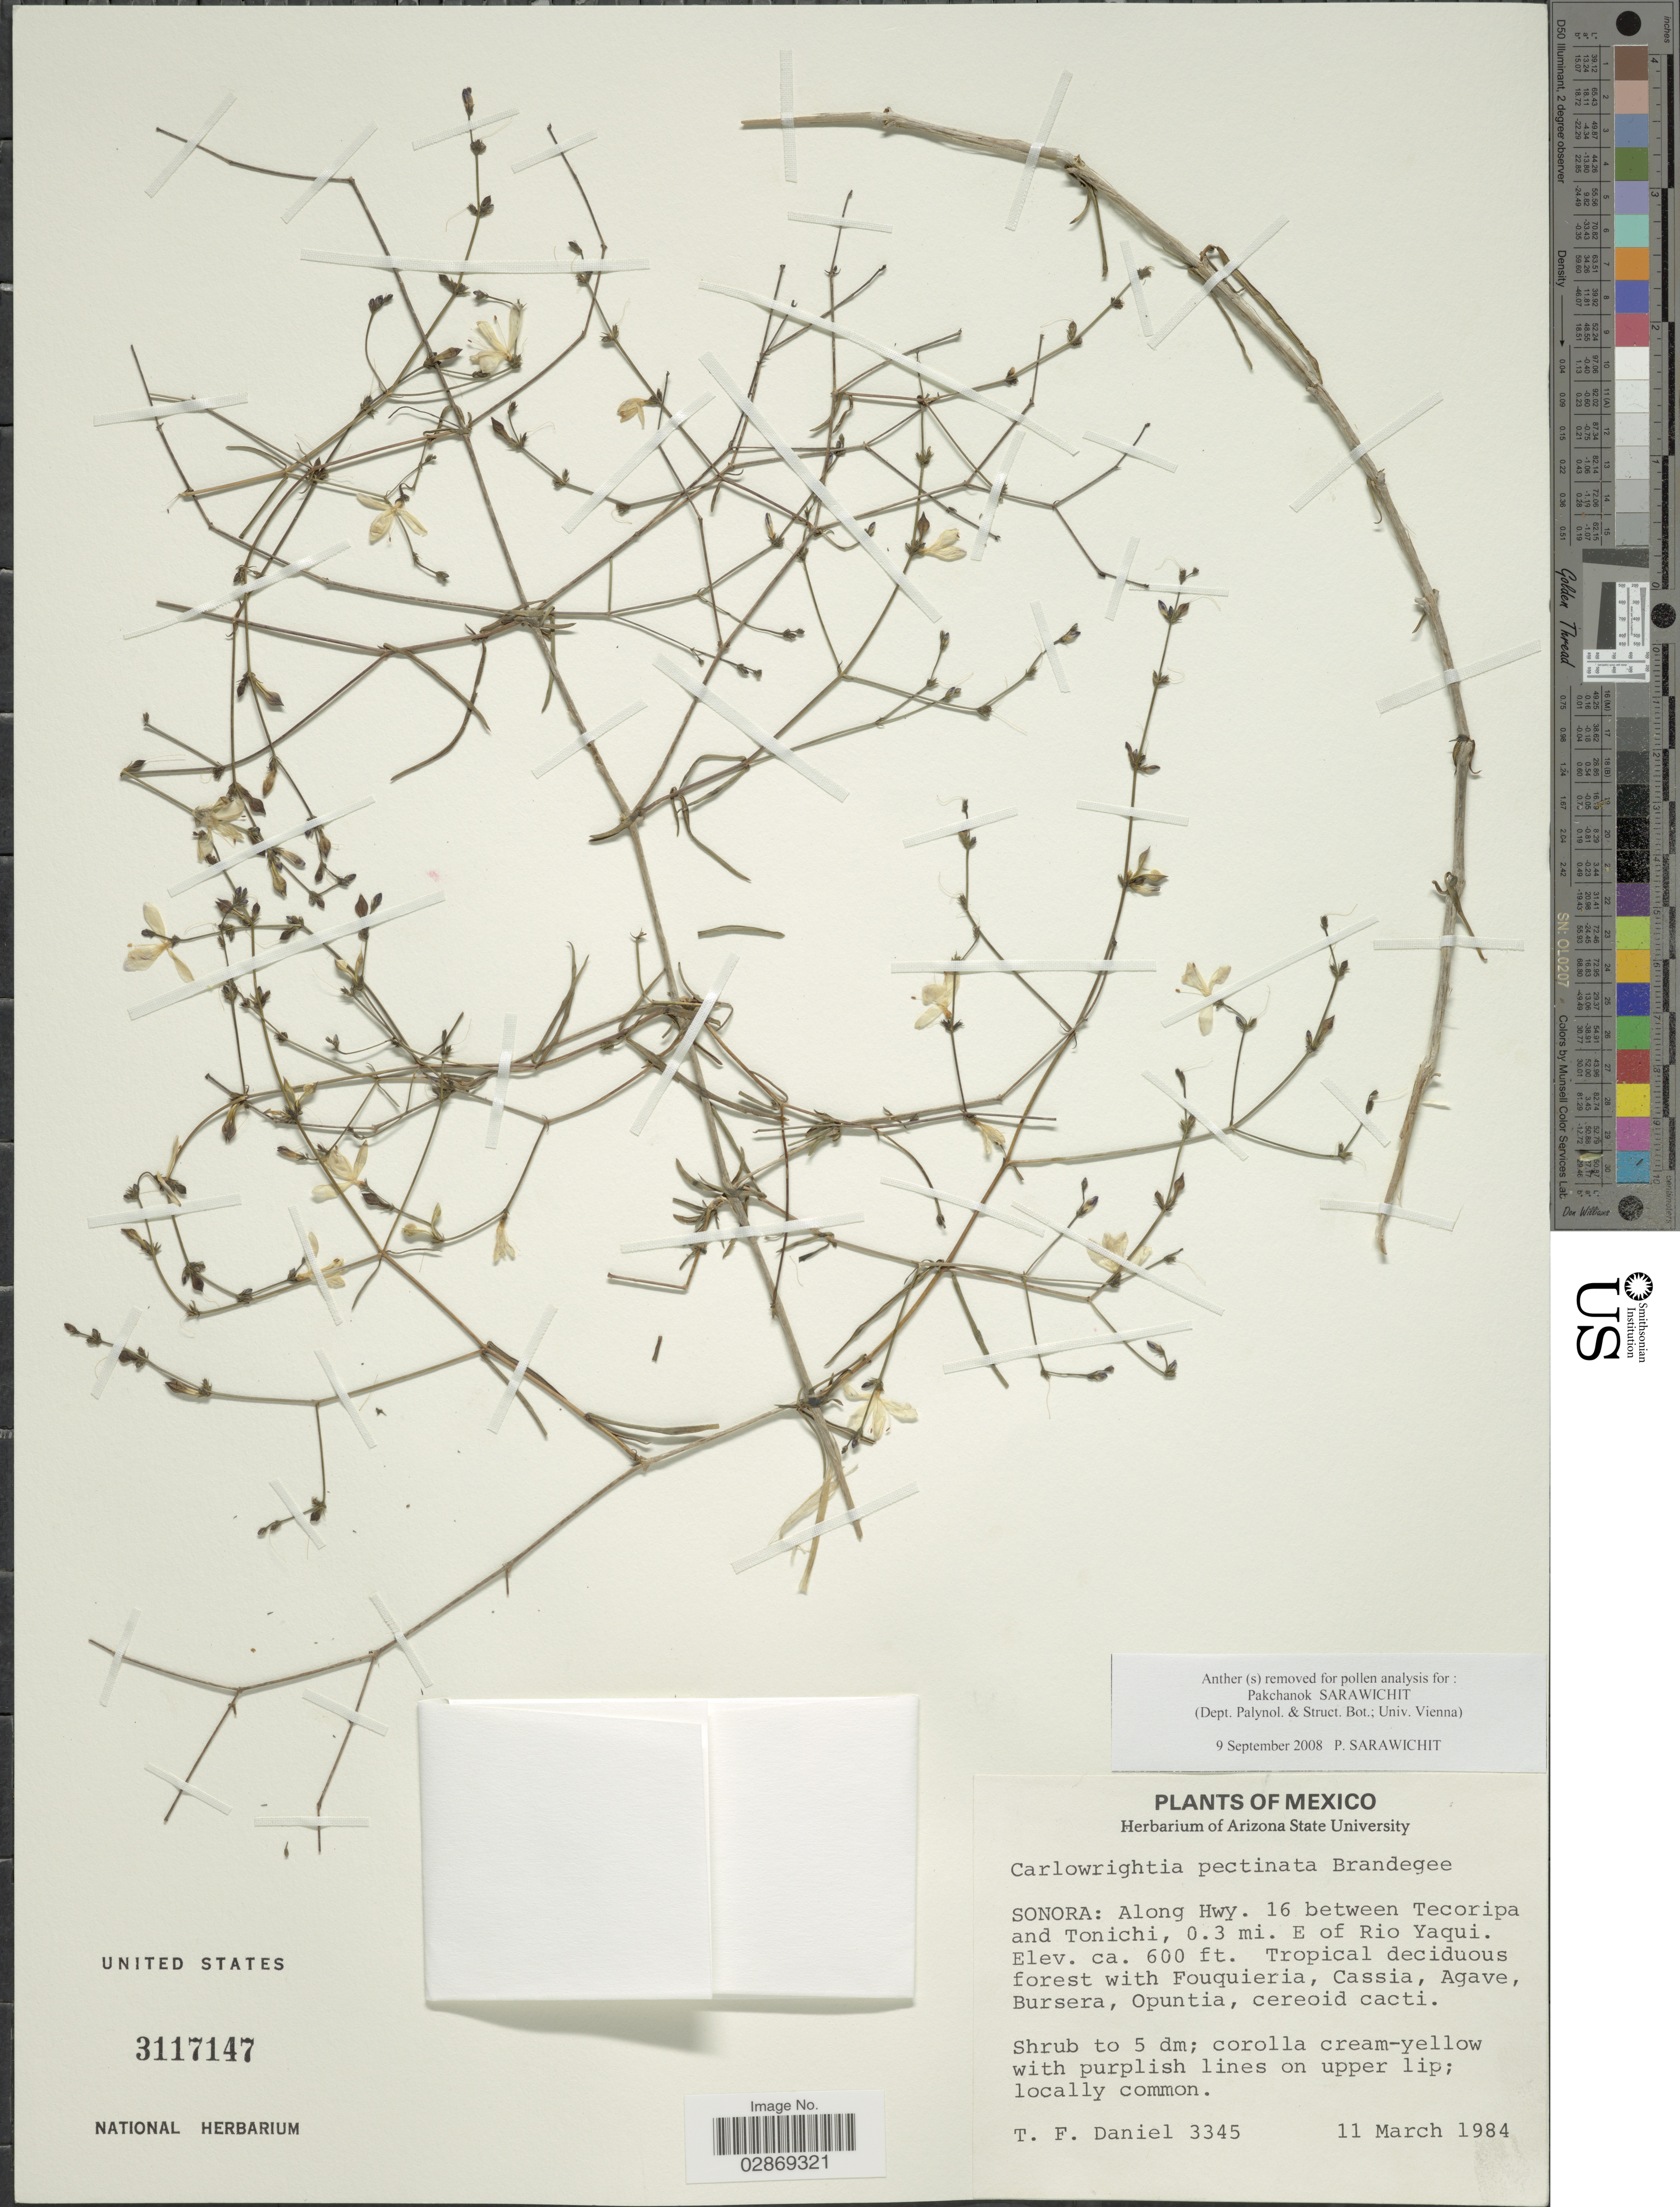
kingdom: Plantae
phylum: Tracheophyta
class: Magnoliopsida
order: Lamiales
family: Acanthaceae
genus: Carlowrightia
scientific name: Carlowrightia pectinata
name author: Brandegee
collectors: T. F. Daniel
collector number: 3345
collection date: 1984-03-11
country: Mexico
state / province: Sonora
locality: Along Hwy. 16 between Tecoripa and Tonichi, 0.3 mi. E of Rio Yaqui.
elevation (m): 183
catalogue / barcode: US 3117147